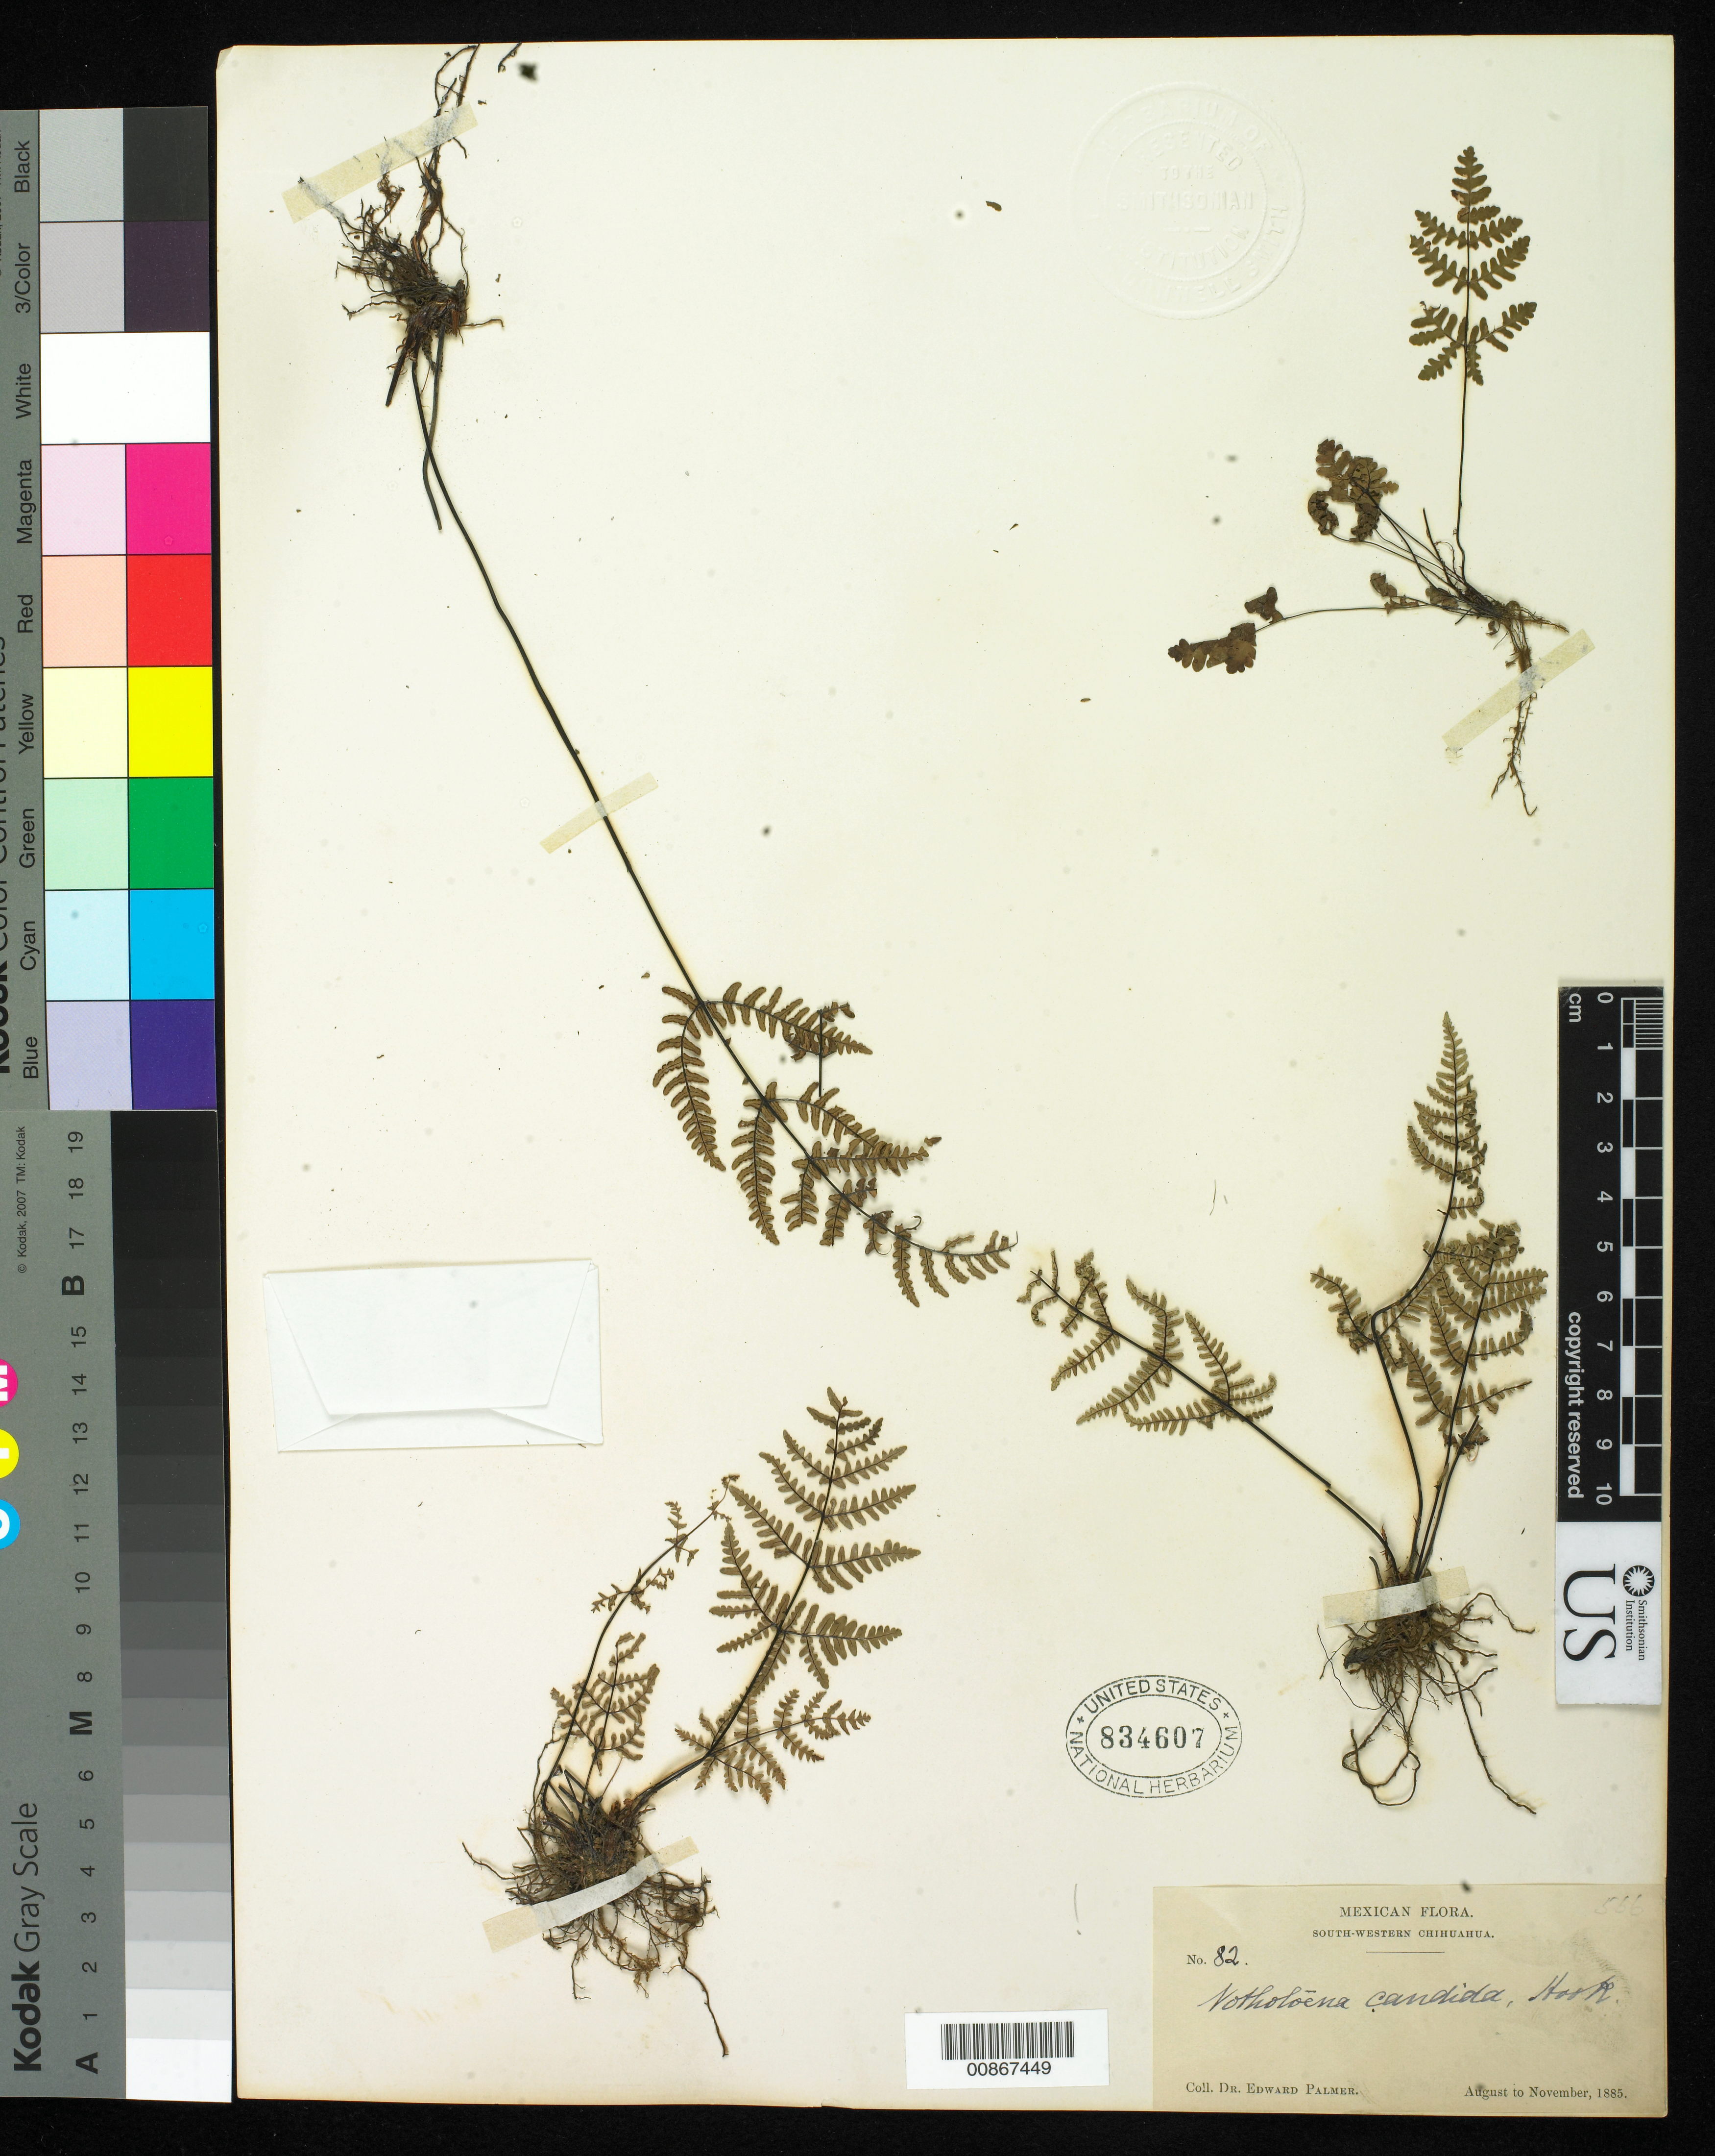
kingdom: Plantae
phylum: Tracheophyta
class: Polypodiopsida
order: Polypodiales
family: Pteridaceae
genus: Notholaena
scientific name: Notholaena candida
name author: (M. Martens) Hook.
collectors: E. Palmer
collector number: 82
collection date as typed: Aug 1885 to -- Nov 1885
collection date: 1885-08/1885-11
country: Mexico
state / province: Chihuahua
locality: South-Western Chihuahua.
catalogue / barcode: US 834607